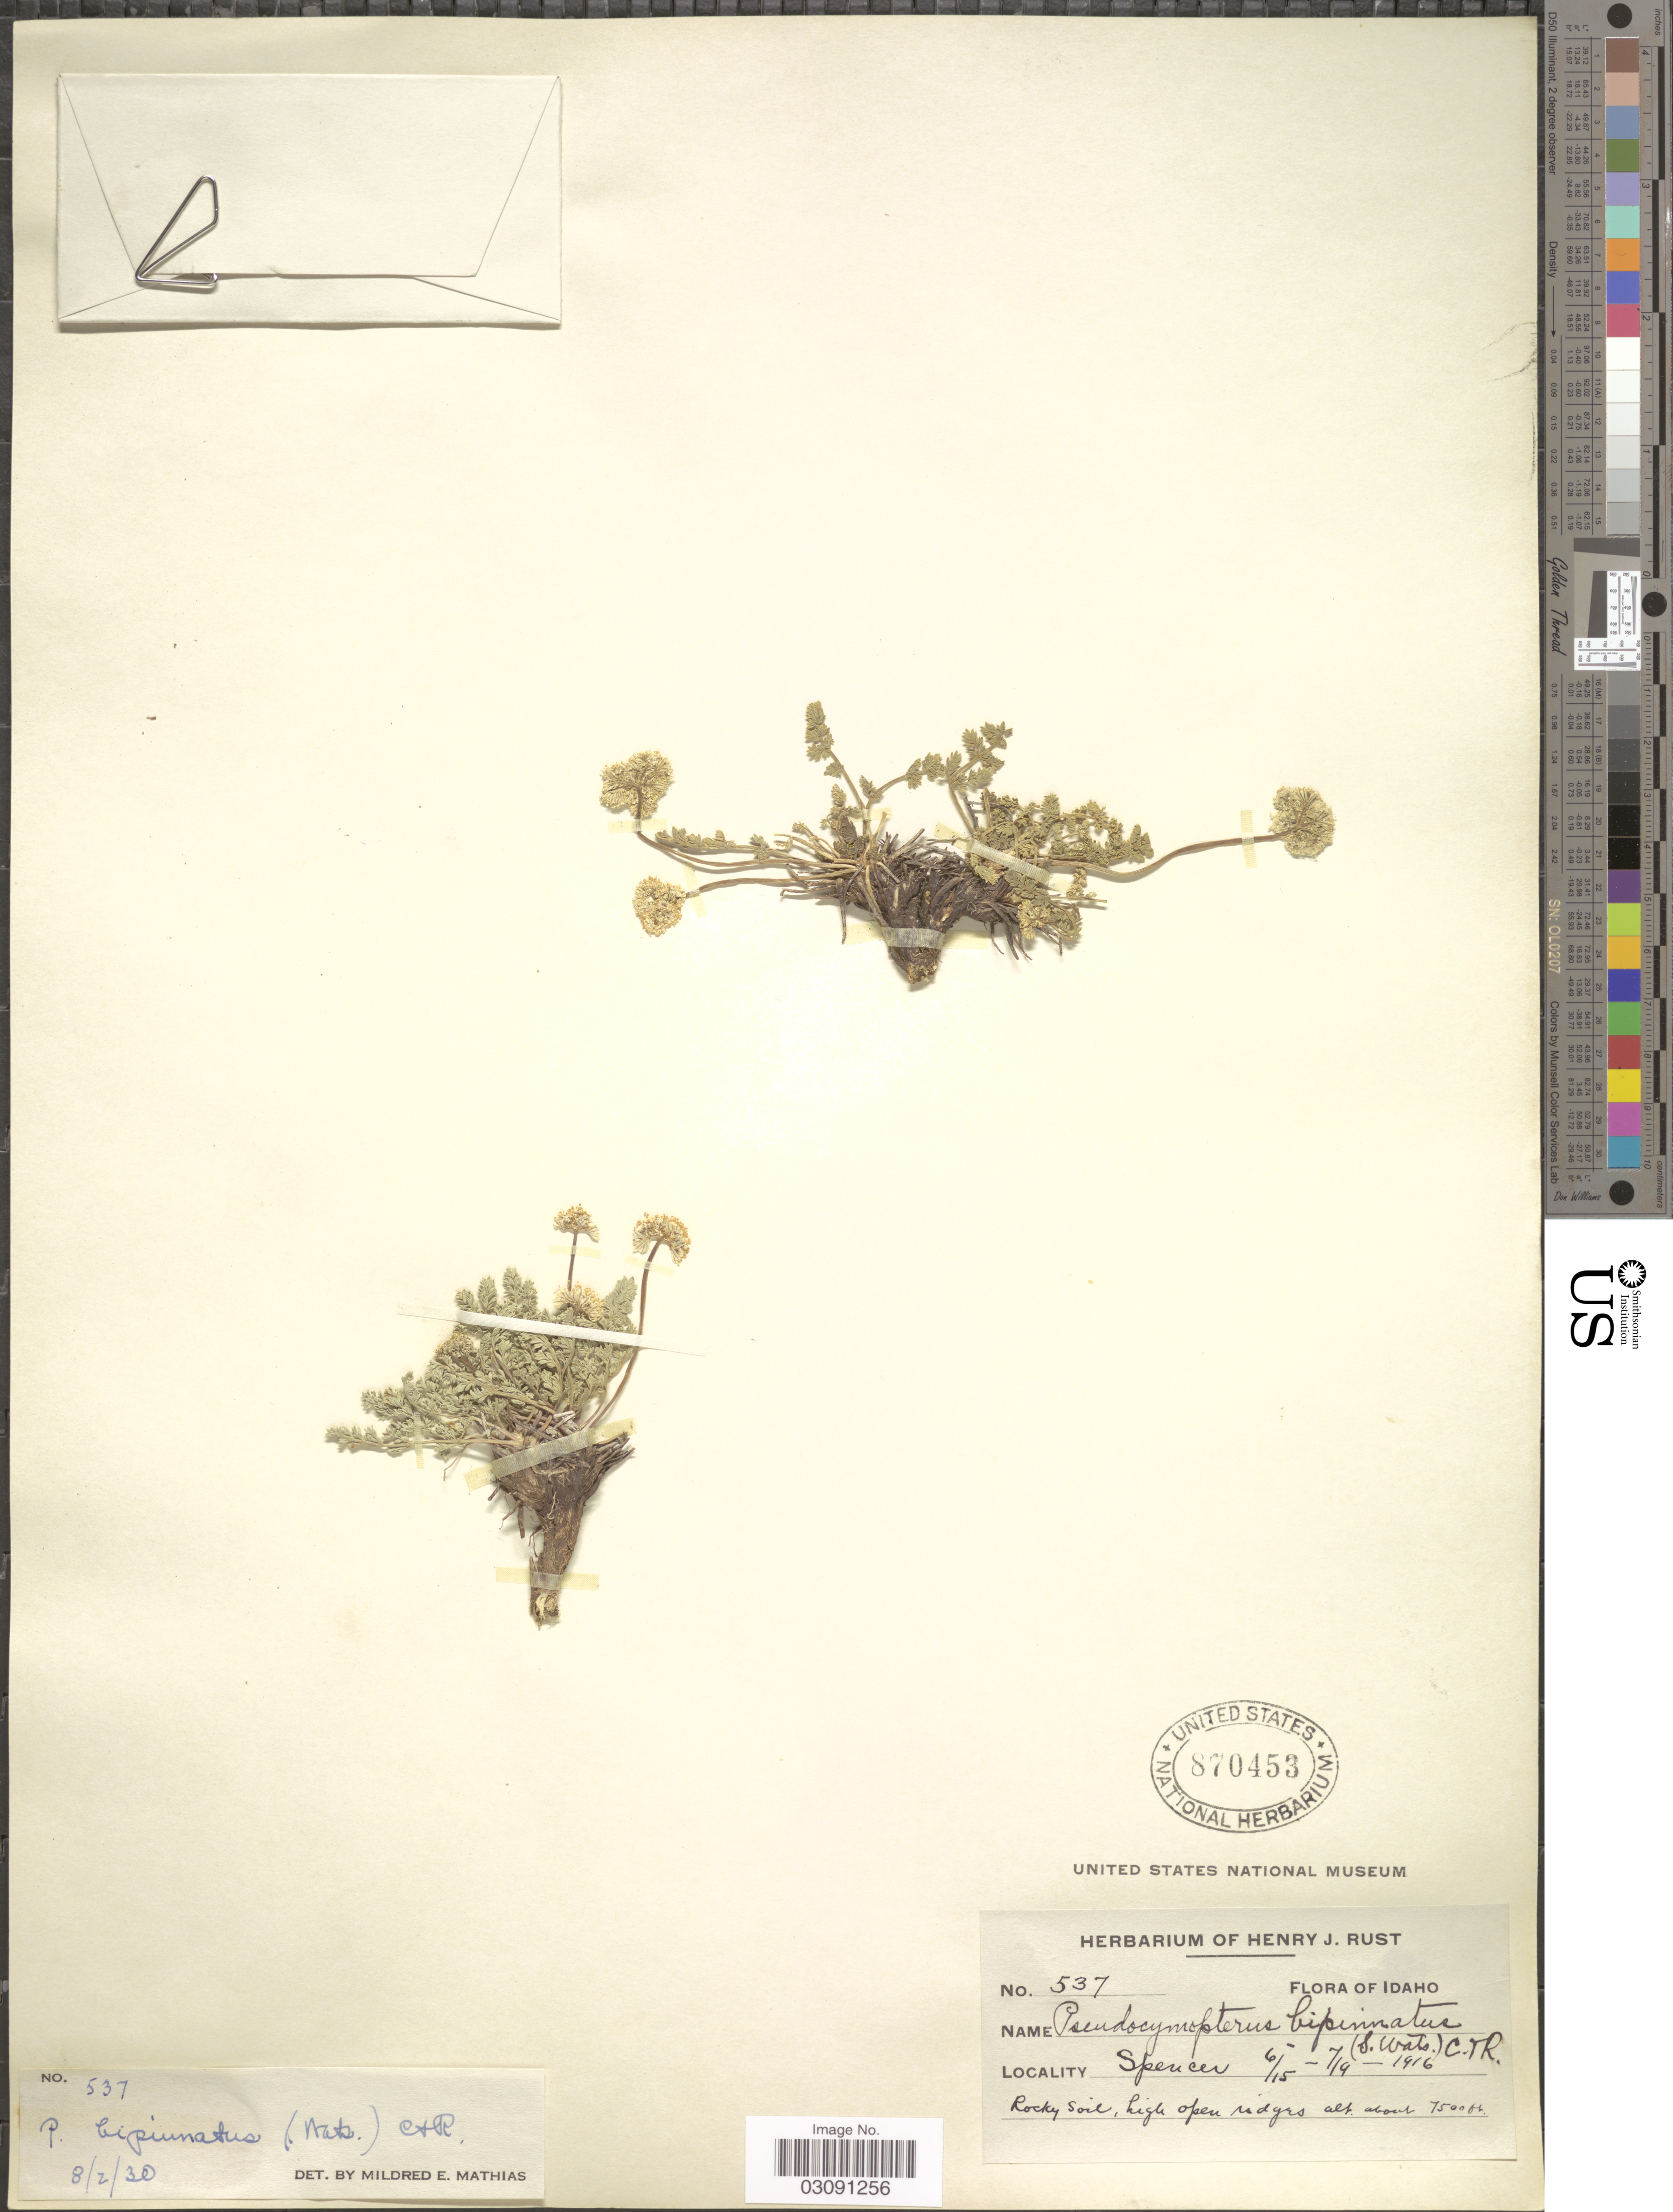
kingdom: Plantae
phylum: Tracheophyta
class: Magnoliopsida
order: Apiales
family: Apiaceae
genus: Cymopterus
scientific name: Cymopterus bipinnatus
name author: S. Watson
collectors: ex herb. Henry J. Rust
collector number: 537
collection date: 1916-06-15/1916-07-09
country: United States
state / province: Idaho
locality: Spencer.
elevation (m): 2286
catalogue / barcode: US 870453